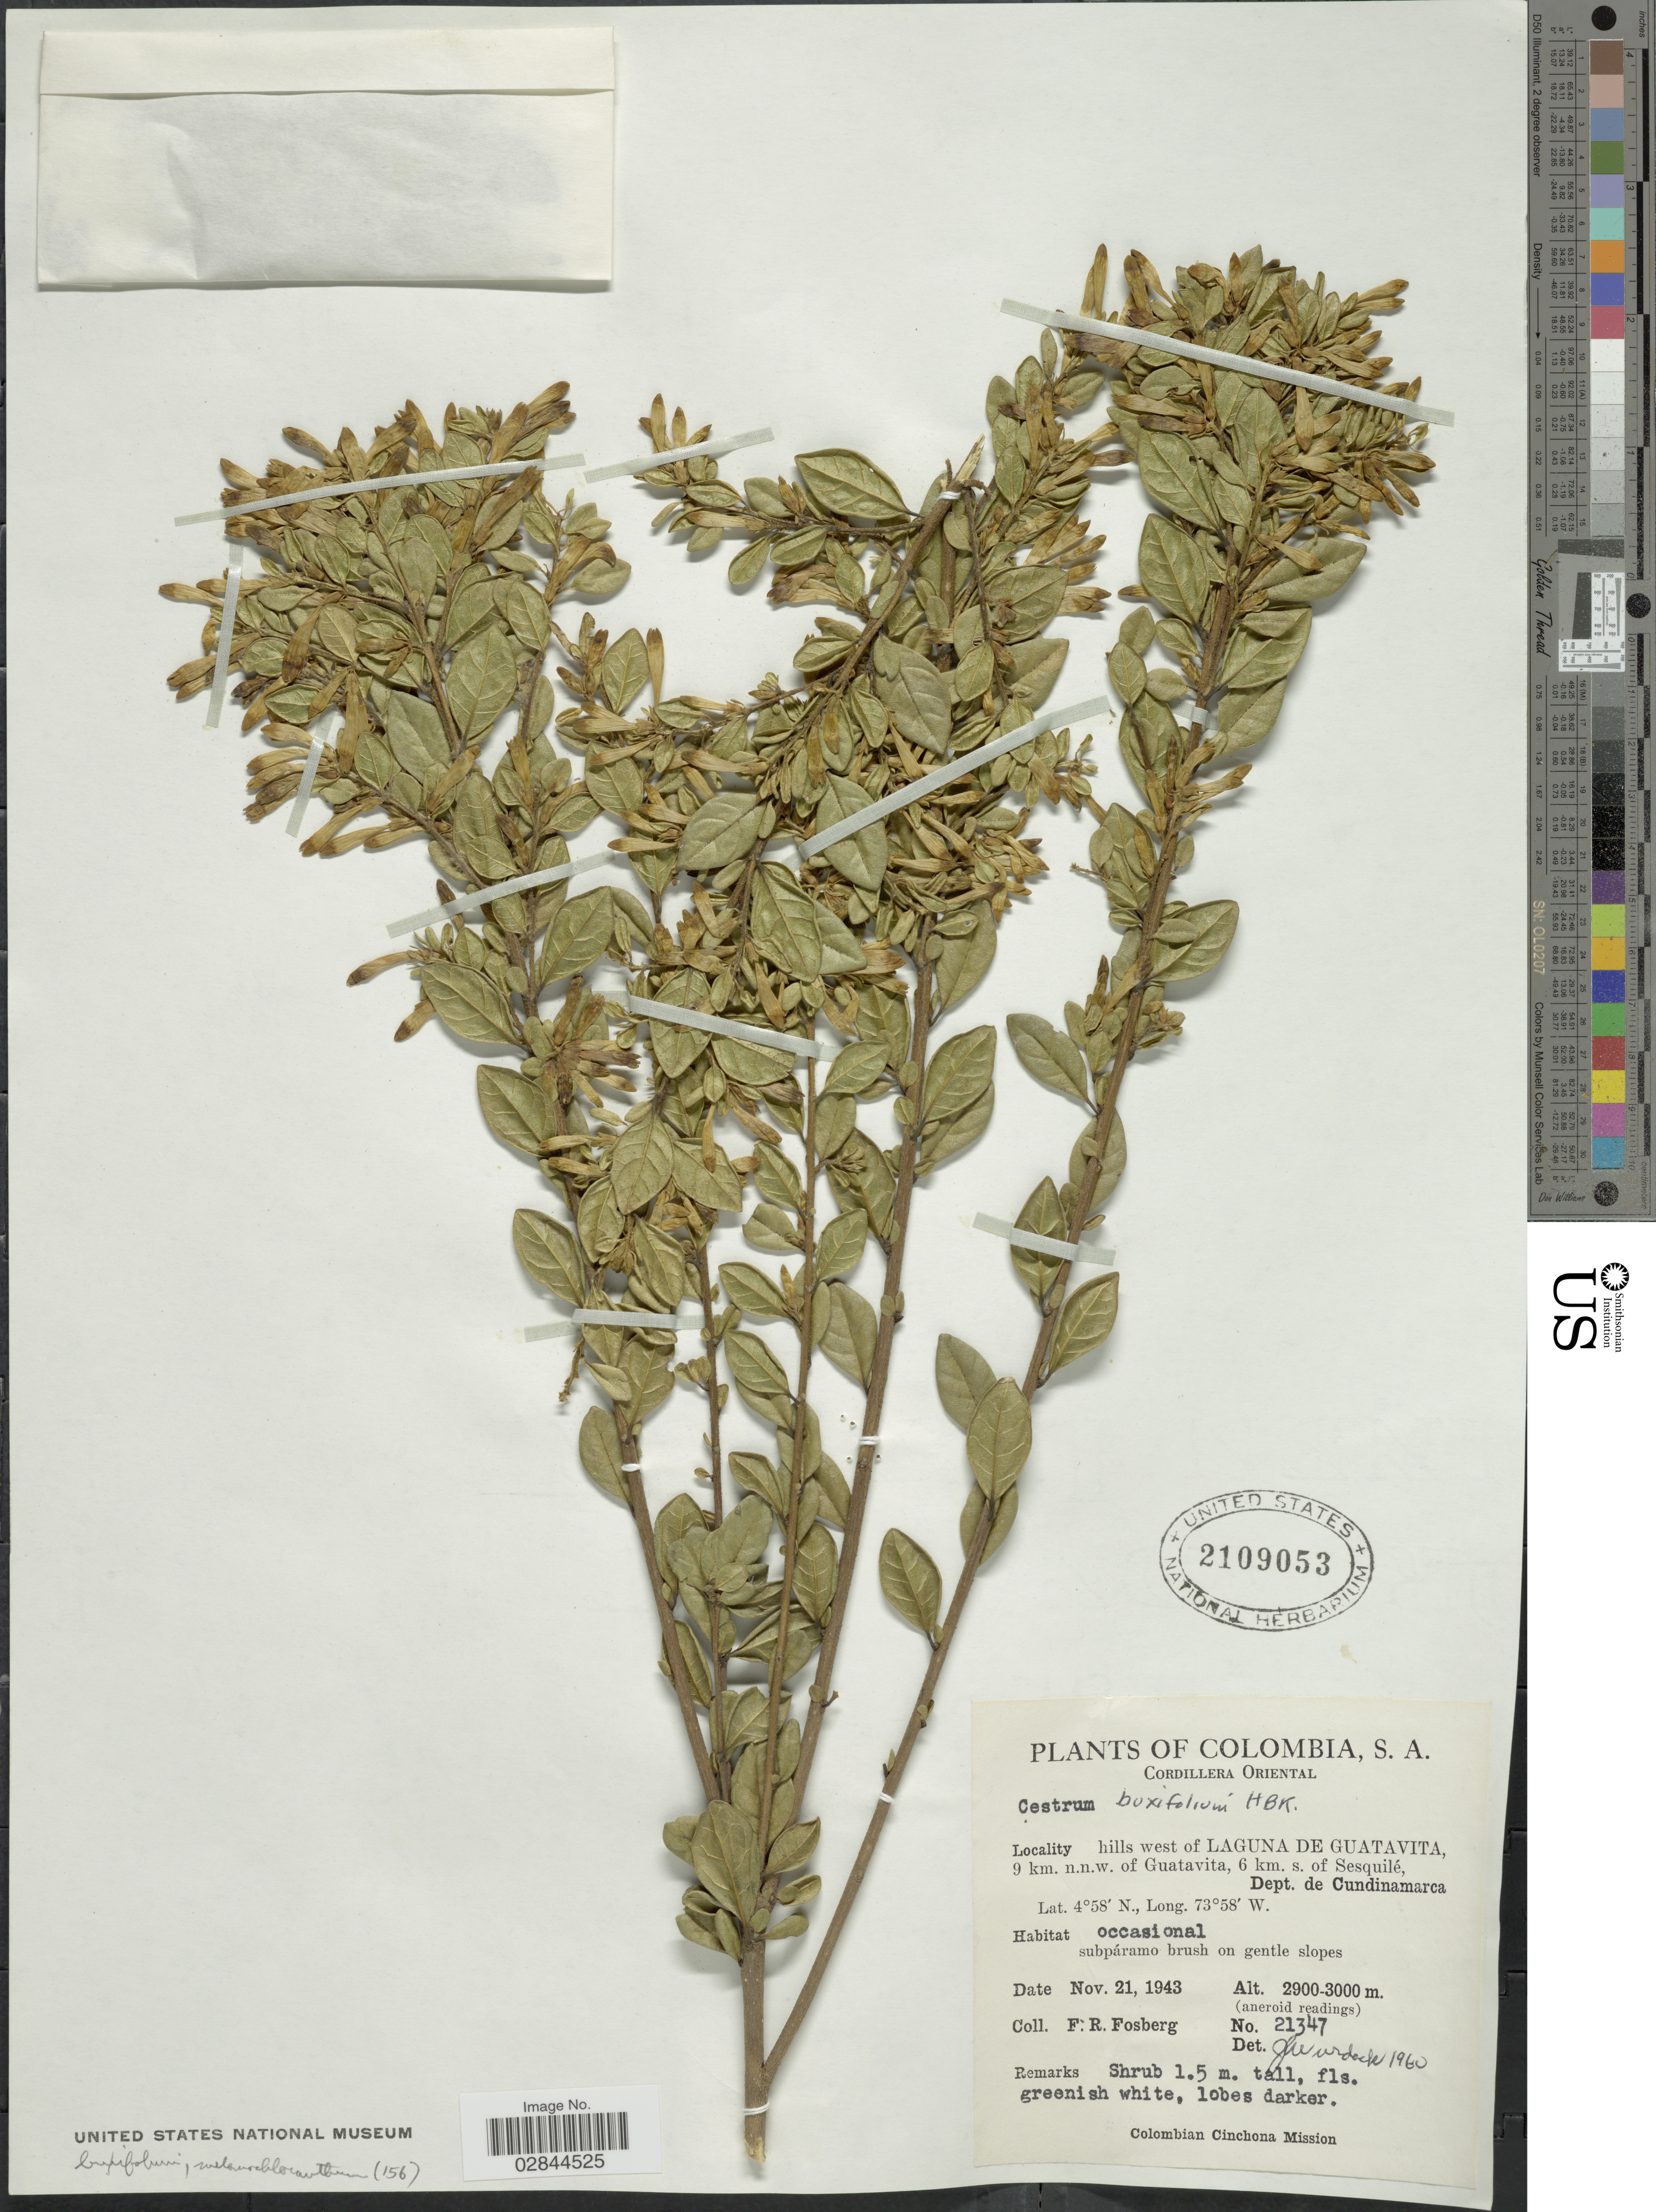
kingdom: Plantae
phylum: Tracheophyta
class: Magnoliopsida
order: Solanales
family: Solanaceae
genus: Cestrum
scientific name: Cestrum buxifolium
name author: Kunth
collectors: F. R. Fosberg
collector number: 21347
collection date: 1943-11-21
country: Colombia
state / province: Cundinamarca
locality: Cordillera Oriental, hills west of Laguna De Guatavita, 9 km. n.n.w. of Guatavita, 6 km. s. of Sesquilé, Dept. de Cundinamarca.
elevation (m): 2900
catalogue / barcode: US 2109053